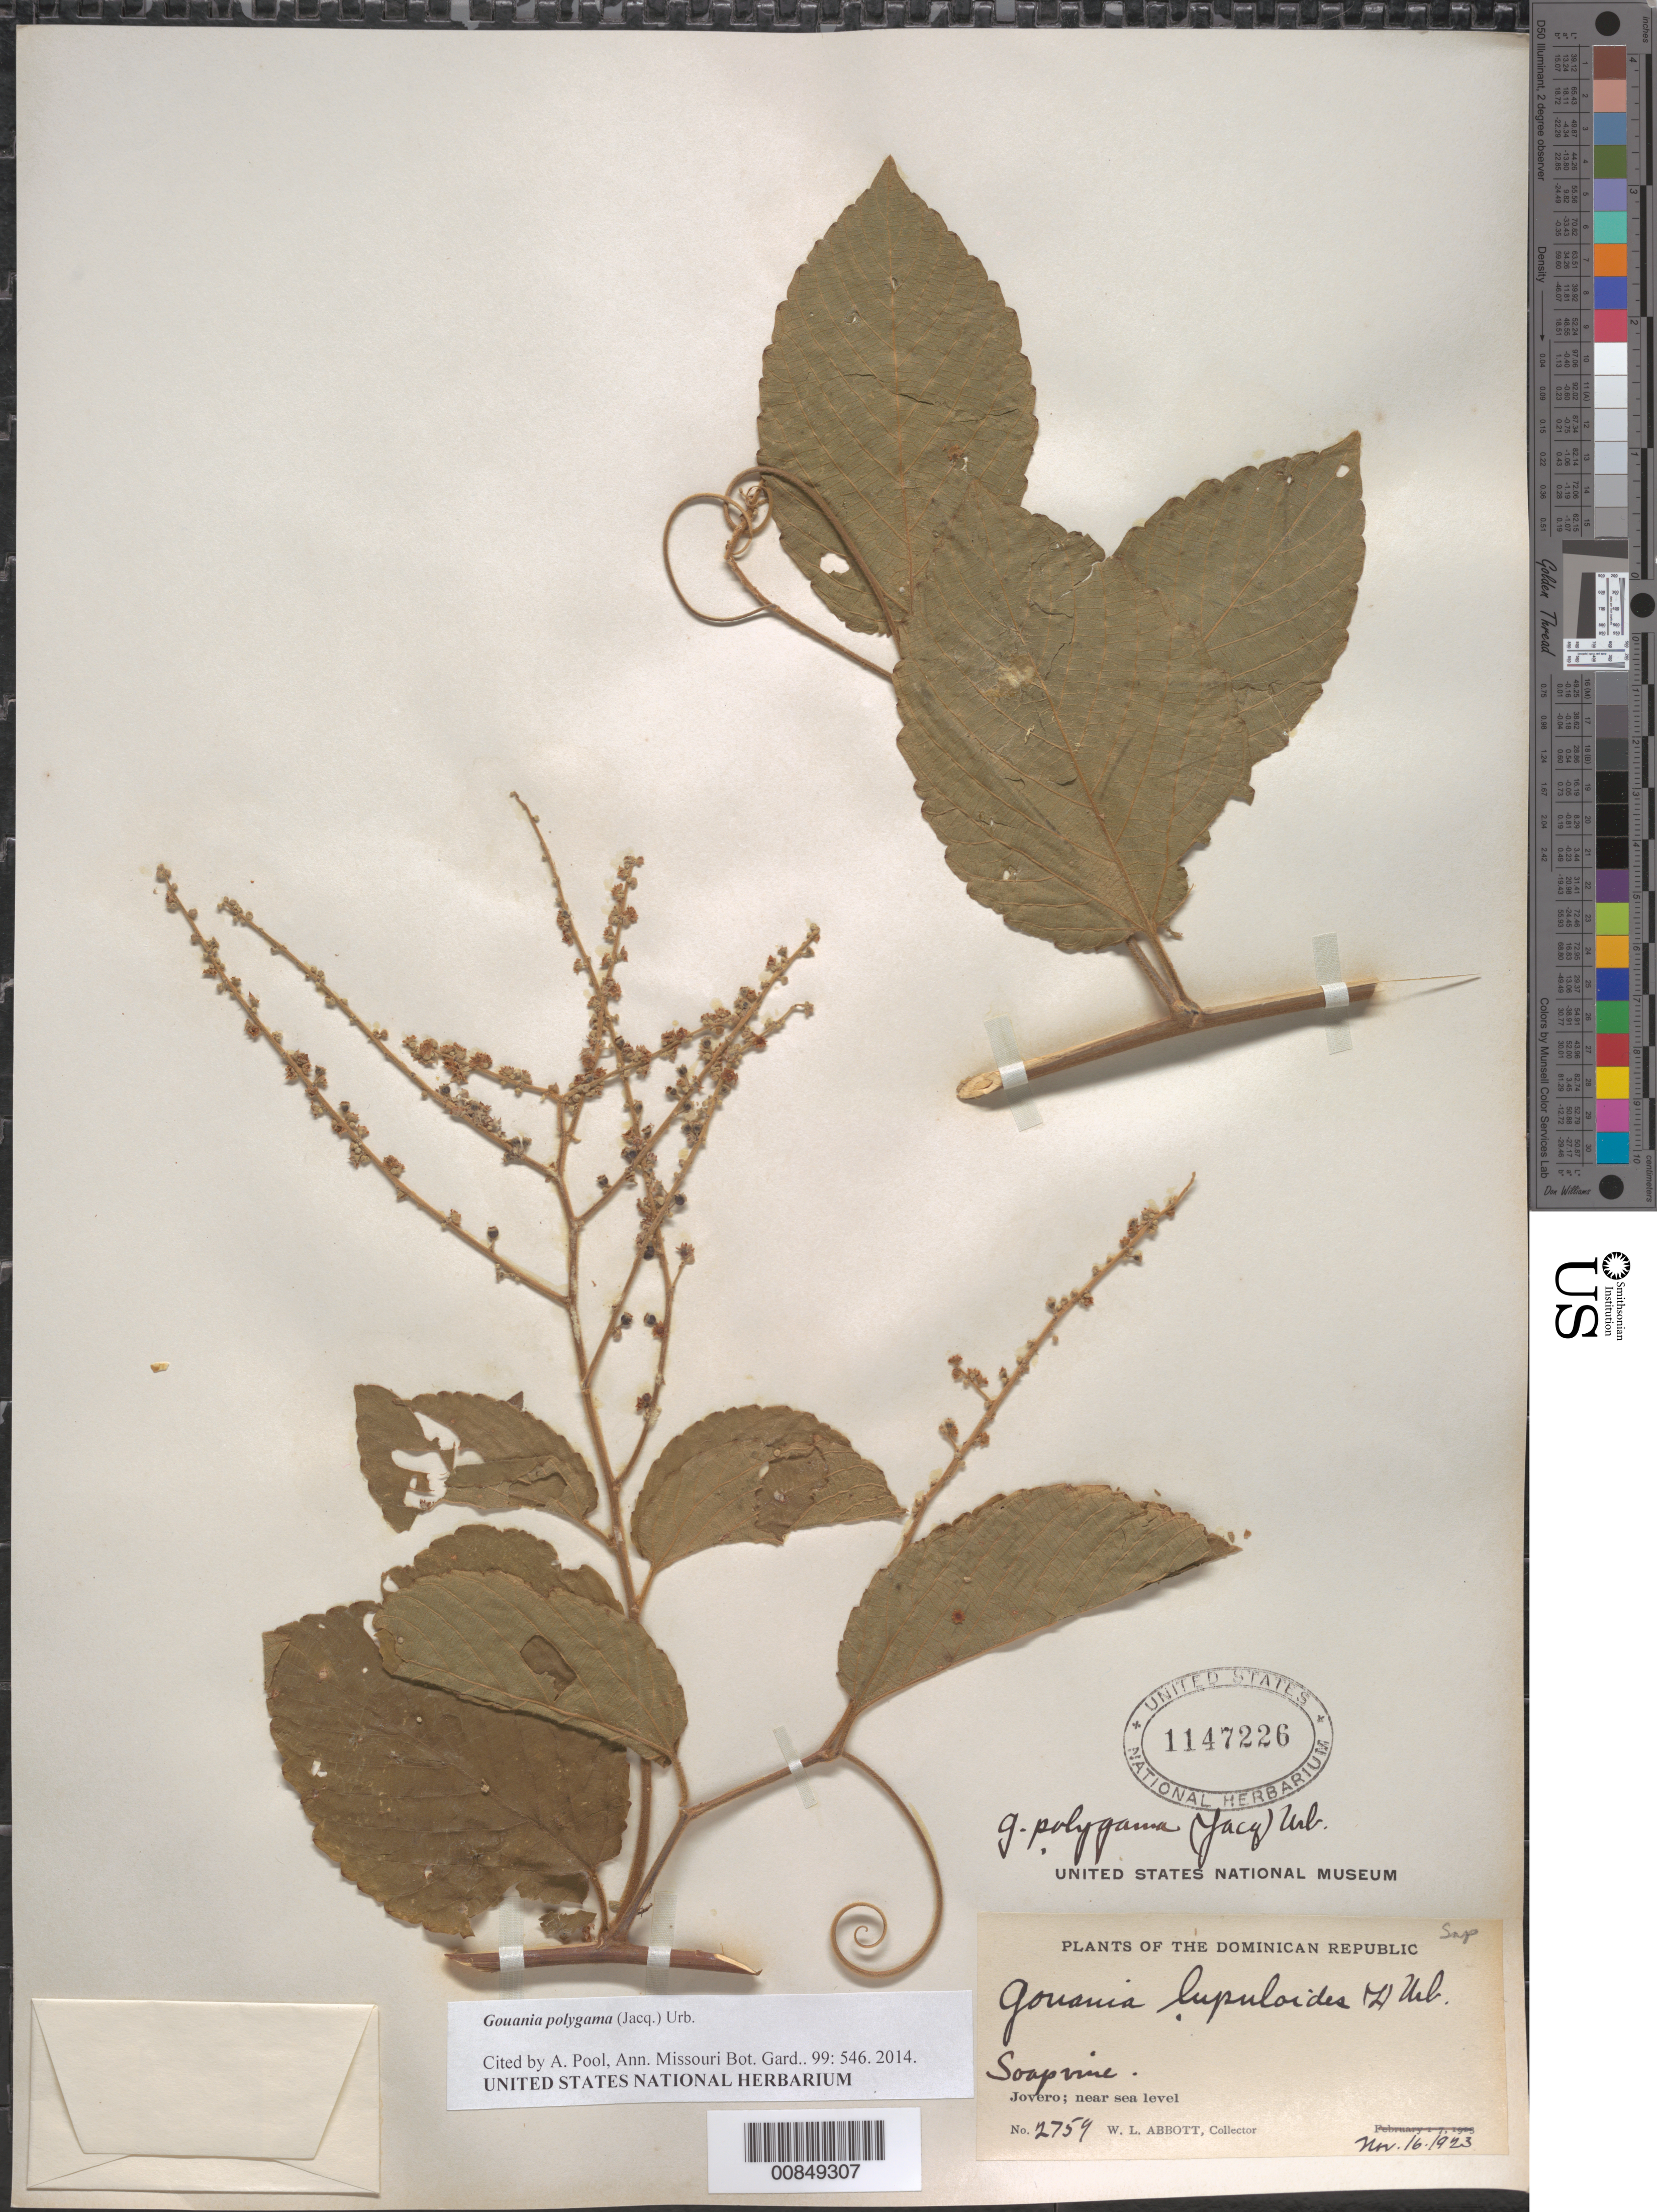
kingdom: Plantae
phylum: Tracheophyta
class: Magnoliopsida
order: Rosales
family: Rhamnaceae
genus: Gouania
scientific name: Gouania polygama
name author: (Jacq.) Urb.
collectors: W. L. Abbott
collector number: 2759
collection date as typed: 16 Nov 1923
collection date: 1923-11-16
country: Dominican Republic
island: Hispaniola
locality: Jovero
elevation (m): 0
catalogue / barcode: US 1147226